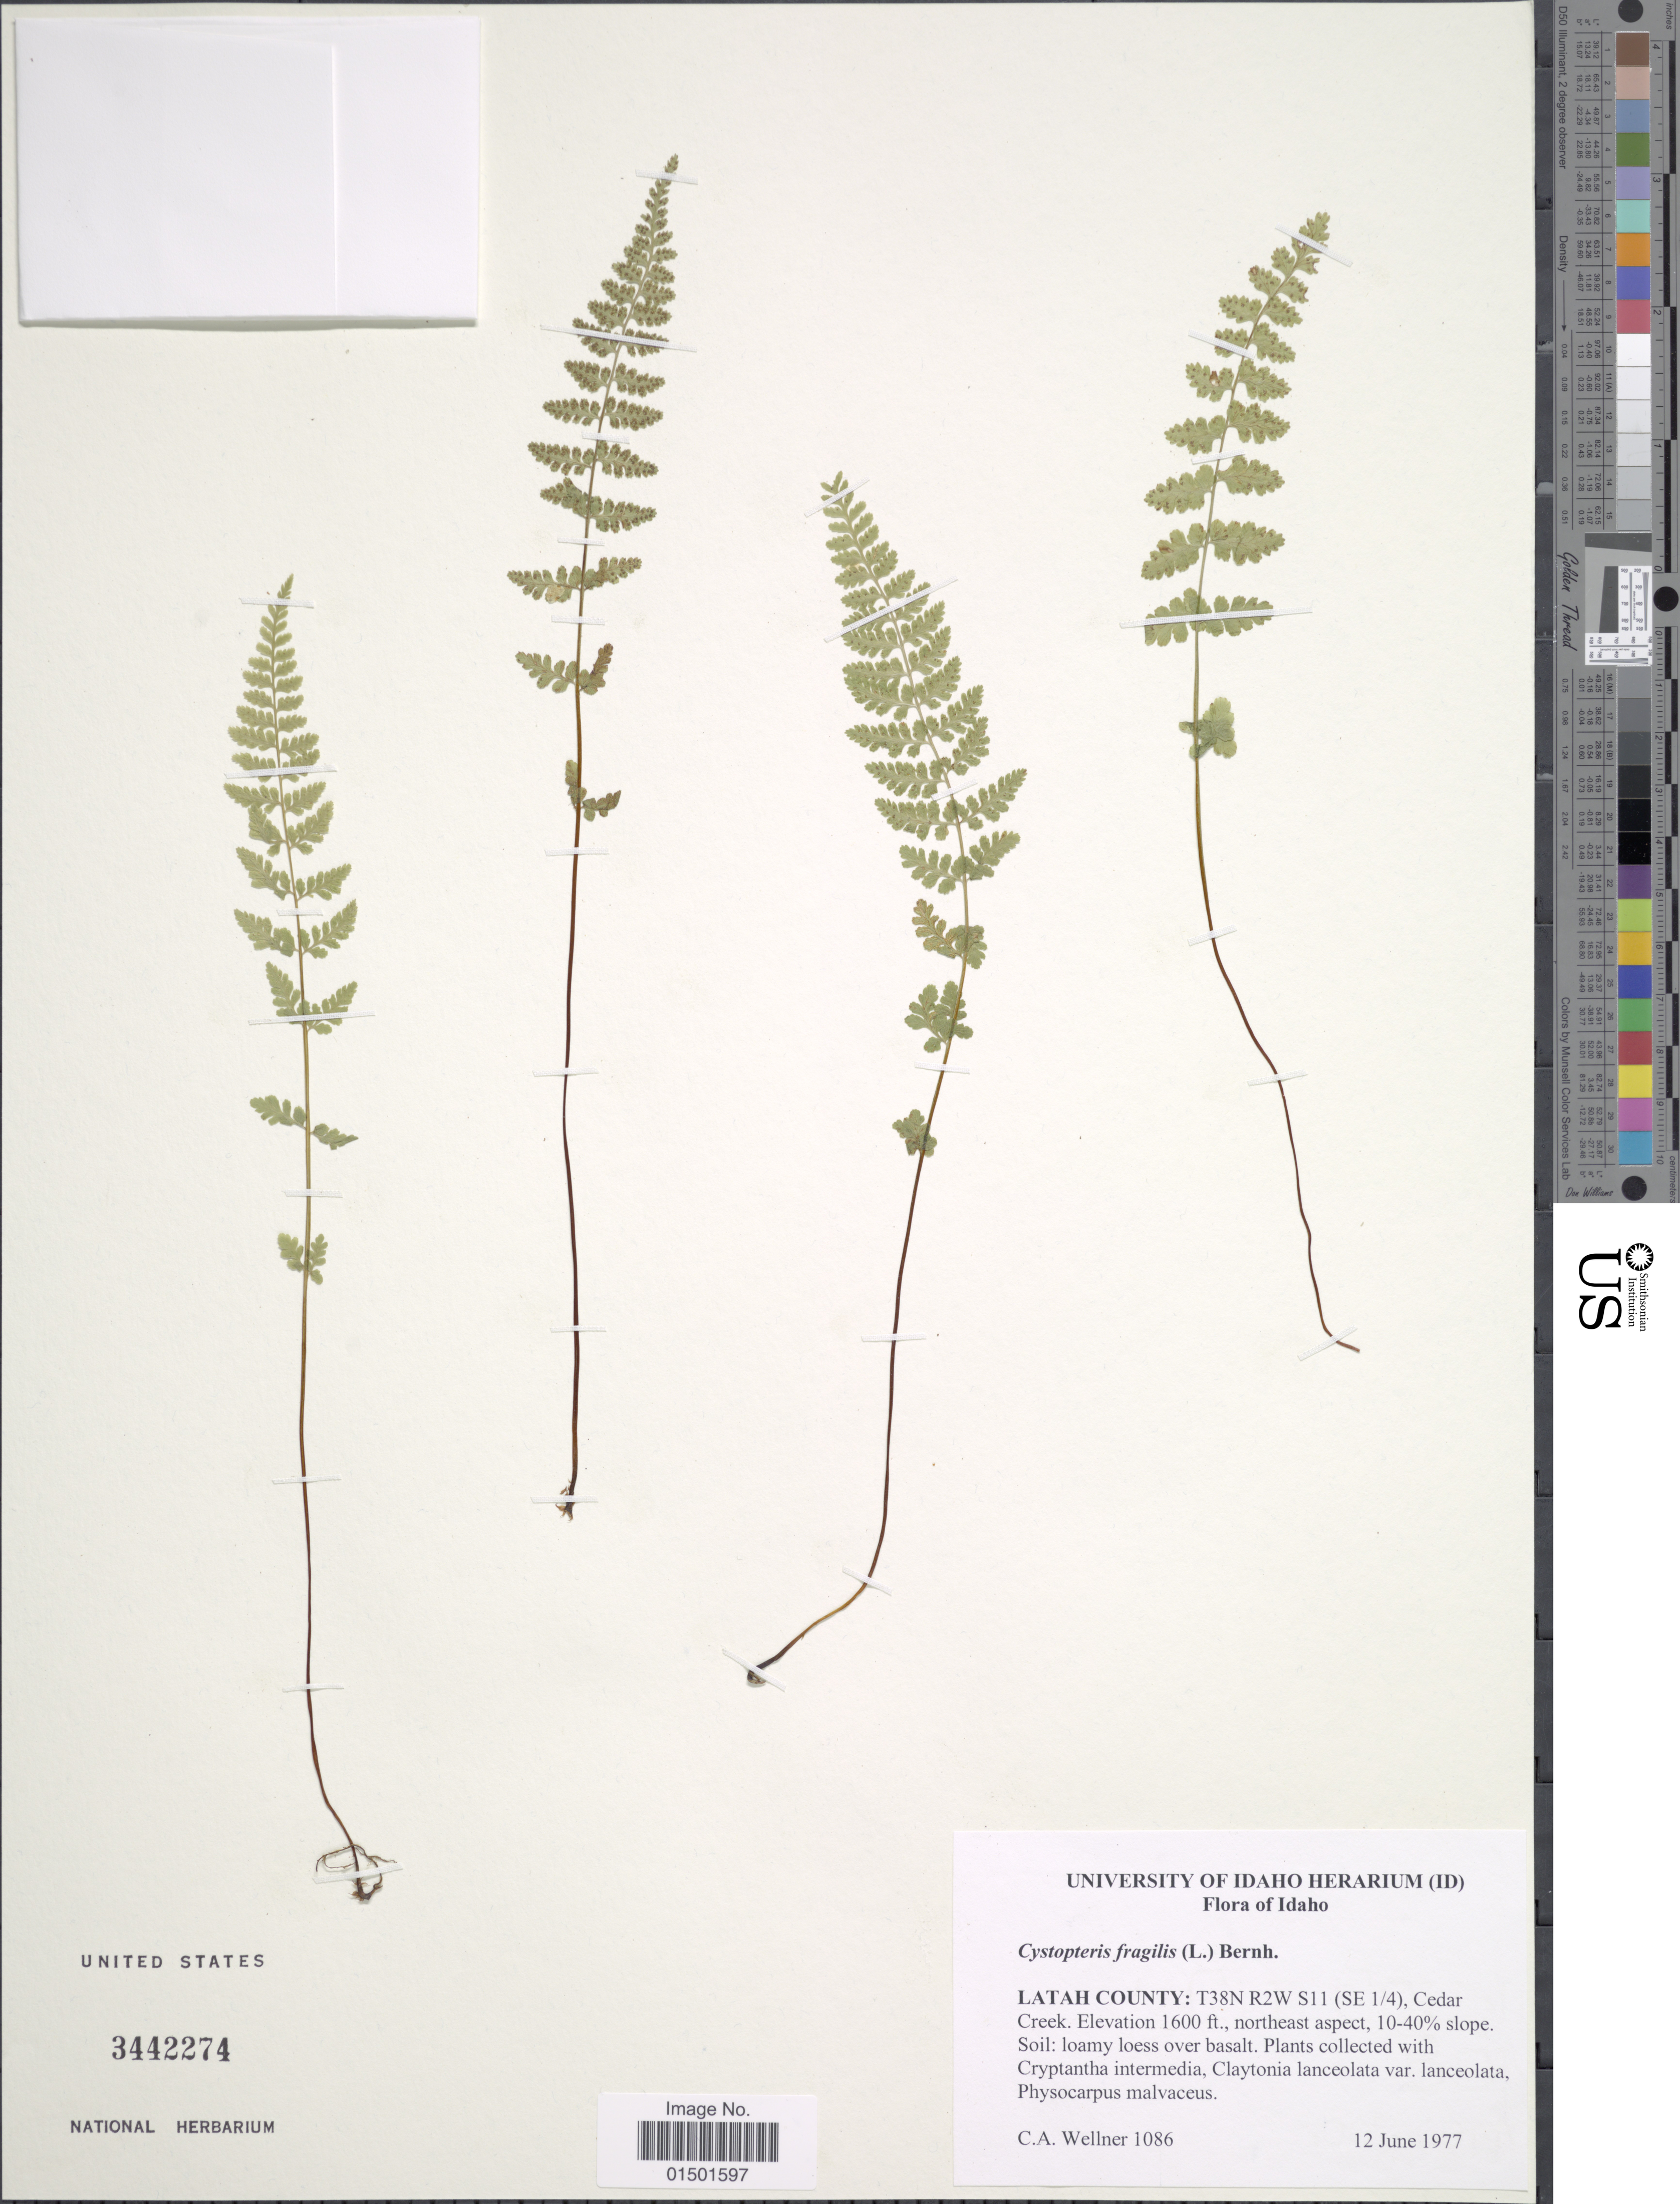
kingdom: Plantae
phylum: Tracheophyta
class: Polypodiopsida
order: Polypodiales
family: Cystopteridaceae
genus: Cystopteris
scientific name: Cystopteris fragilis var. fragilis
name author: (L.) Bernh.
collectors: C. Wellner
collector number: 1086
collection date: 1977-06-12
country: United States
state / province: Idaho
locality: Latah County: T38N R2W S11 (SE1/4), Cedar Creek, northeast aspect, 10-40% slope.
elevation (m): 488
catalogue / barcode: US 3442274